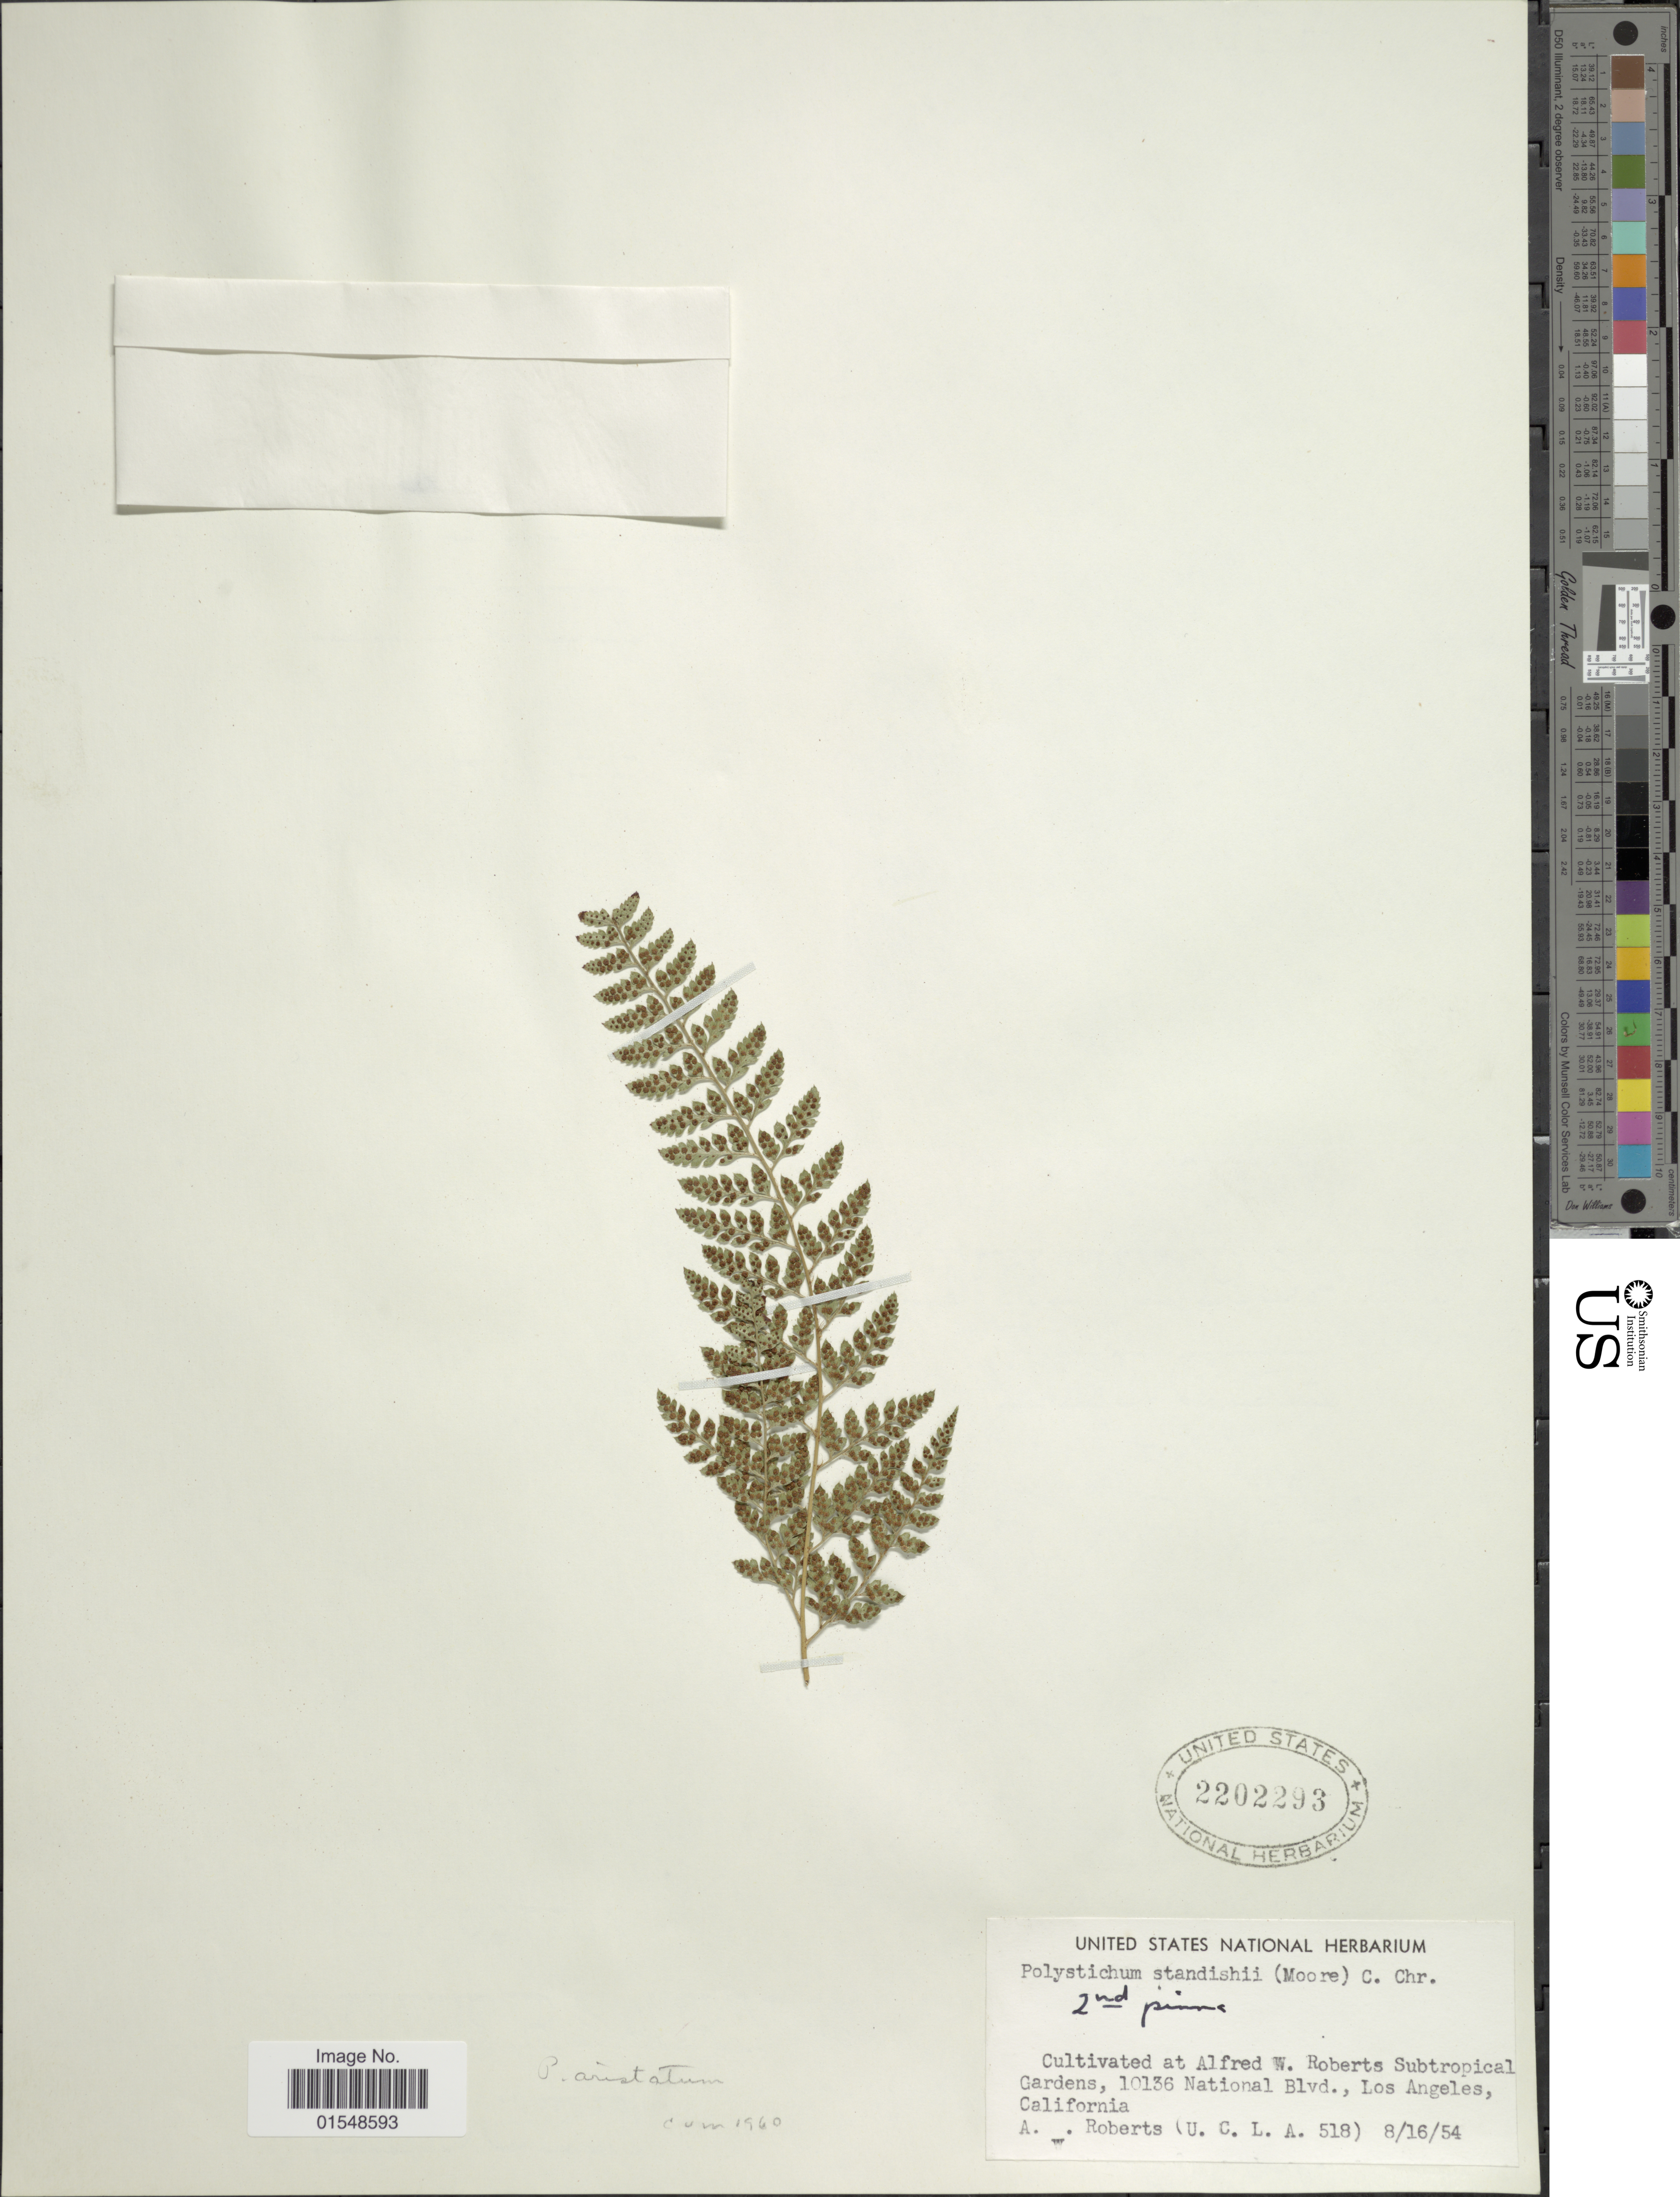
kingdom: Plantae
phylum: Tracheophyta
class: Polypodiopsida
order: Polypodiales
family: Dryopteridaceae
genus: Arachniodes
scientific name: Arachniodes aristata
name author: (G. Forst.) Tindale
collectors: A. Robert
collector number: UCLA 518 *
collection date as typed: Transcribed d/m/y: 16/8/54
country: United States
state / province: California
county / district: Los Angeles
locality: Alfred W. Roberts Subtropical Gardens, 10136 National Blvd., Los Angeles, California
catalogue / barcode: US 2202293